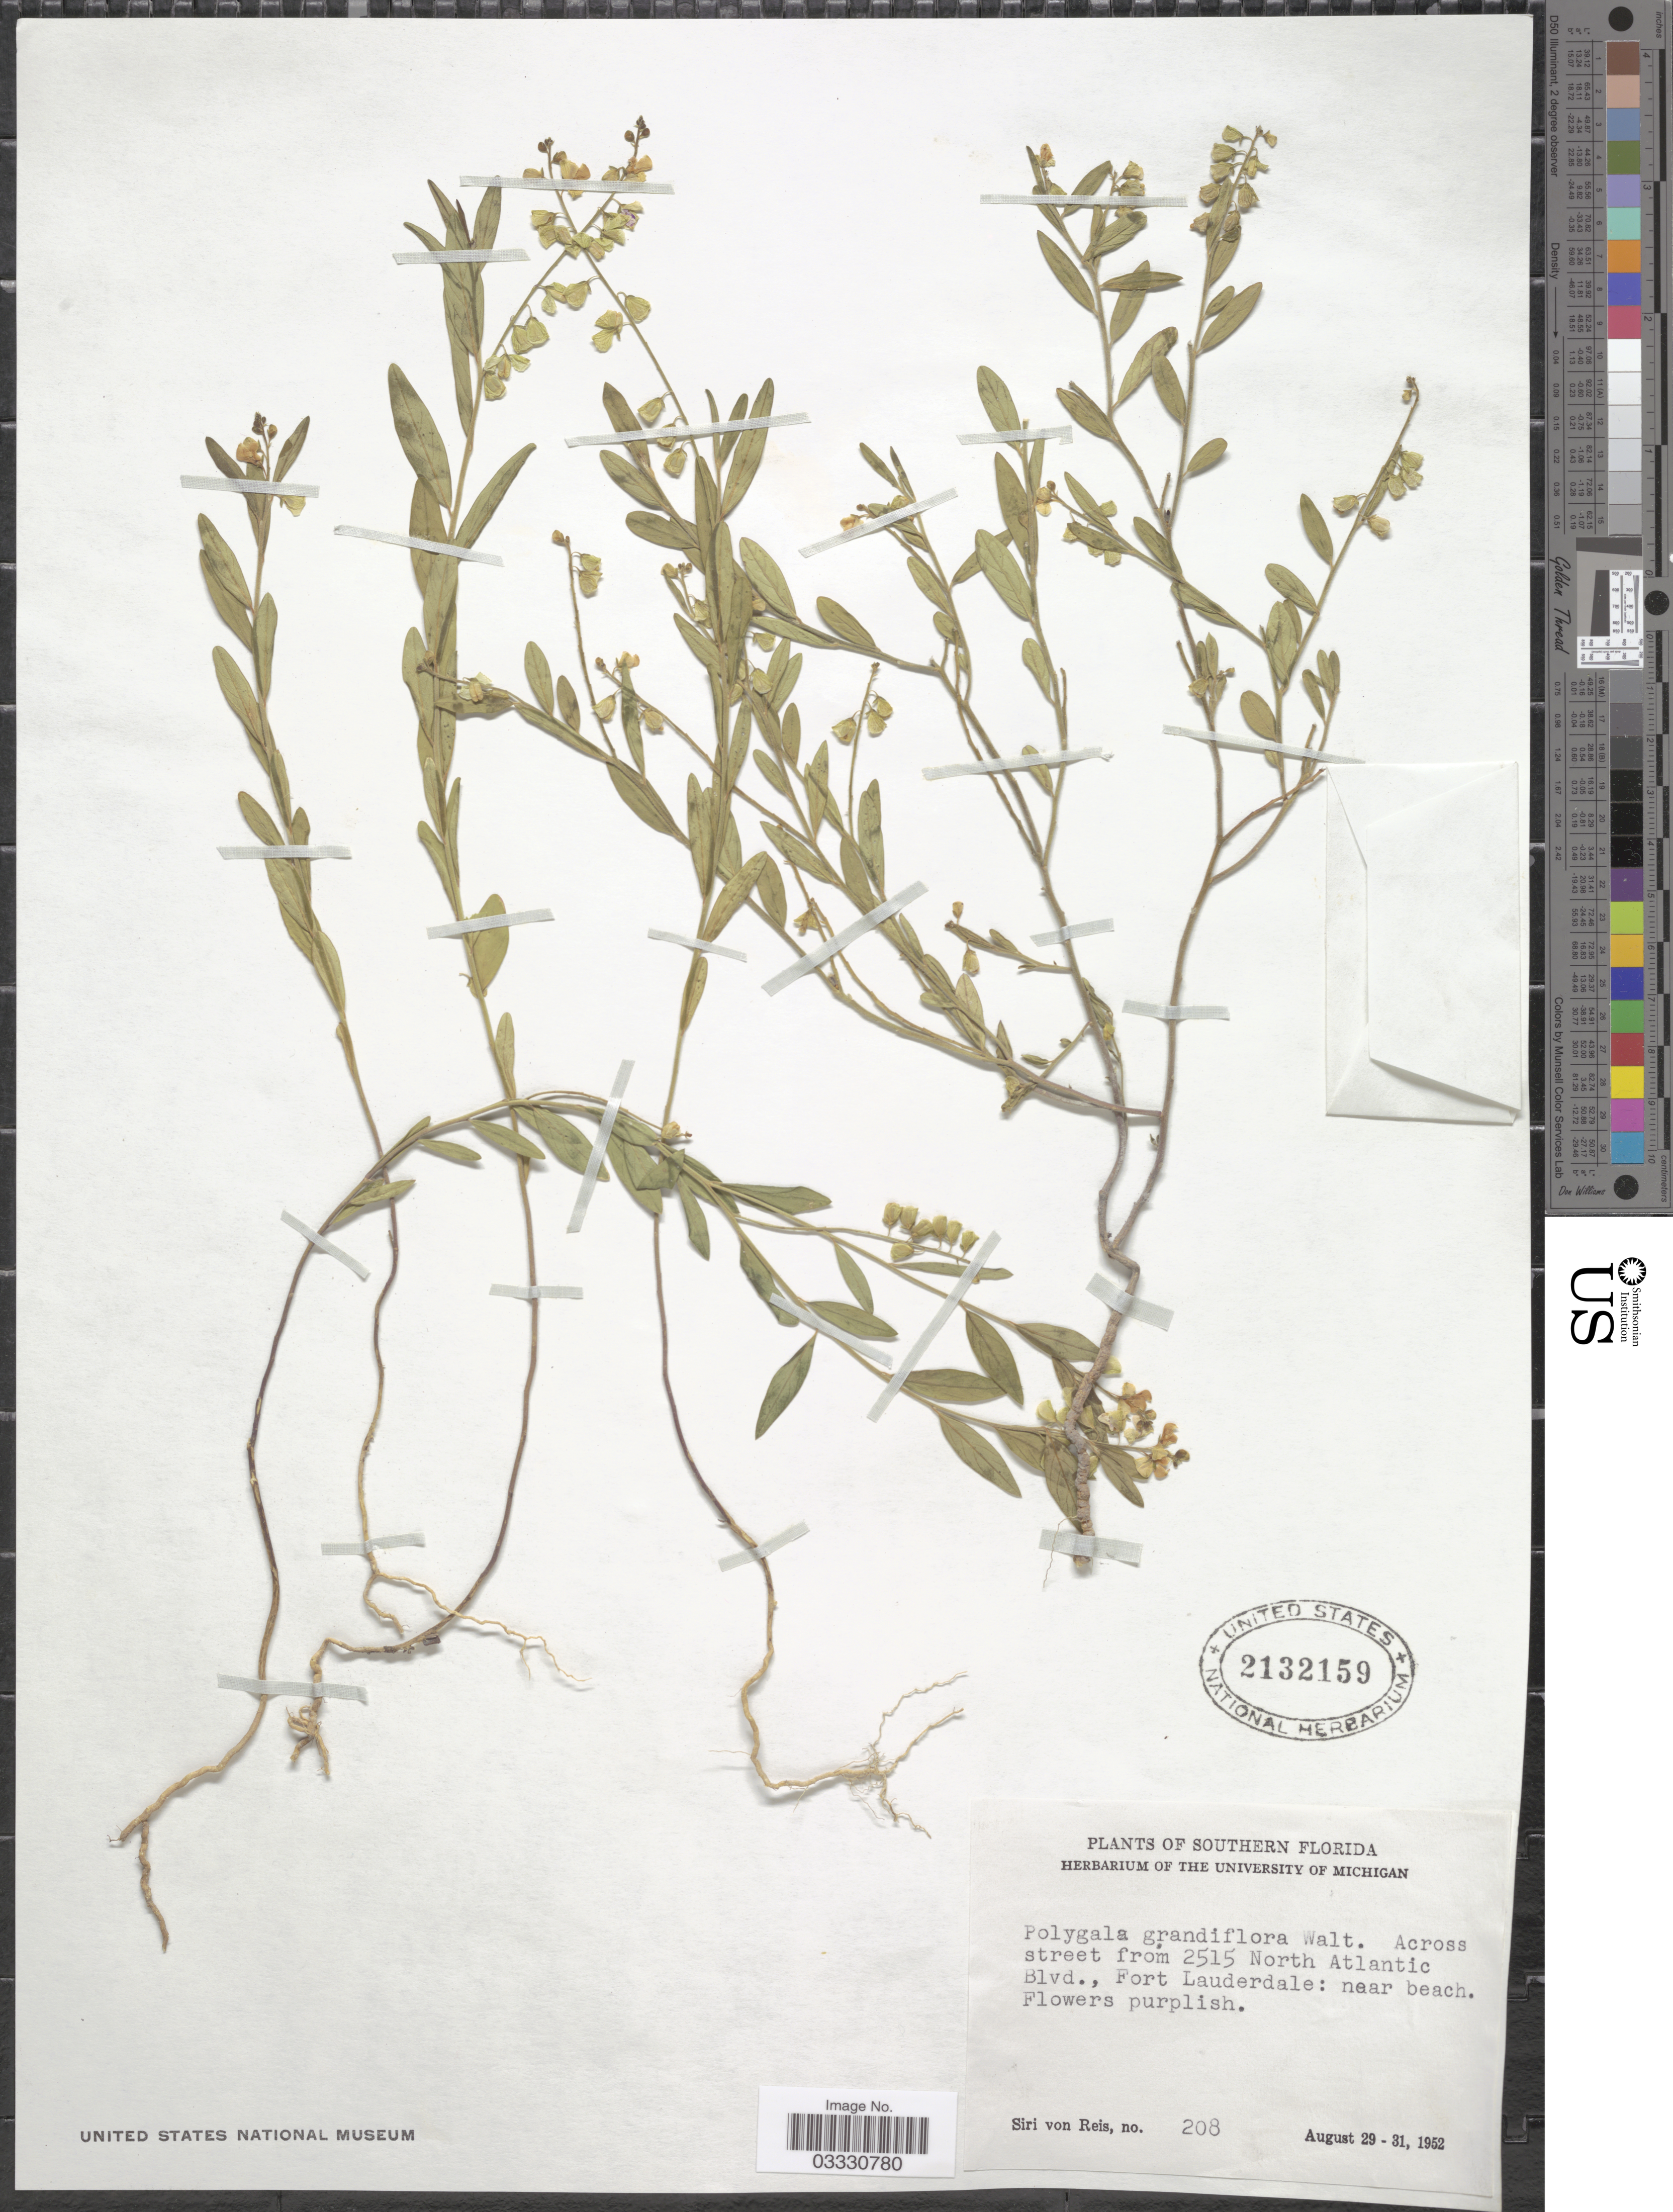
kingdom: Plantae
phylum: Tracheophyta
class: Magnoliopsida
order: Fabales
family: Polygalaceae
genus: Asemeia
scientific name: Asemeia grandiflora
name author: (Walter) Small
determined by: Strong, Mark T., (BOT), Smithsonian Institution - National Museum of Natural History (UNITED STATES)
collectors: S. von Reis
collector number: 208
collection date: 1952-08-29/1952-08-31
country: United States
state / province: Florida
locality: Southern Florida. Across street from 2515 North Atlantic Blvd., Fort Lauderdale: near beach.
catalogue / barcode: US 2132159